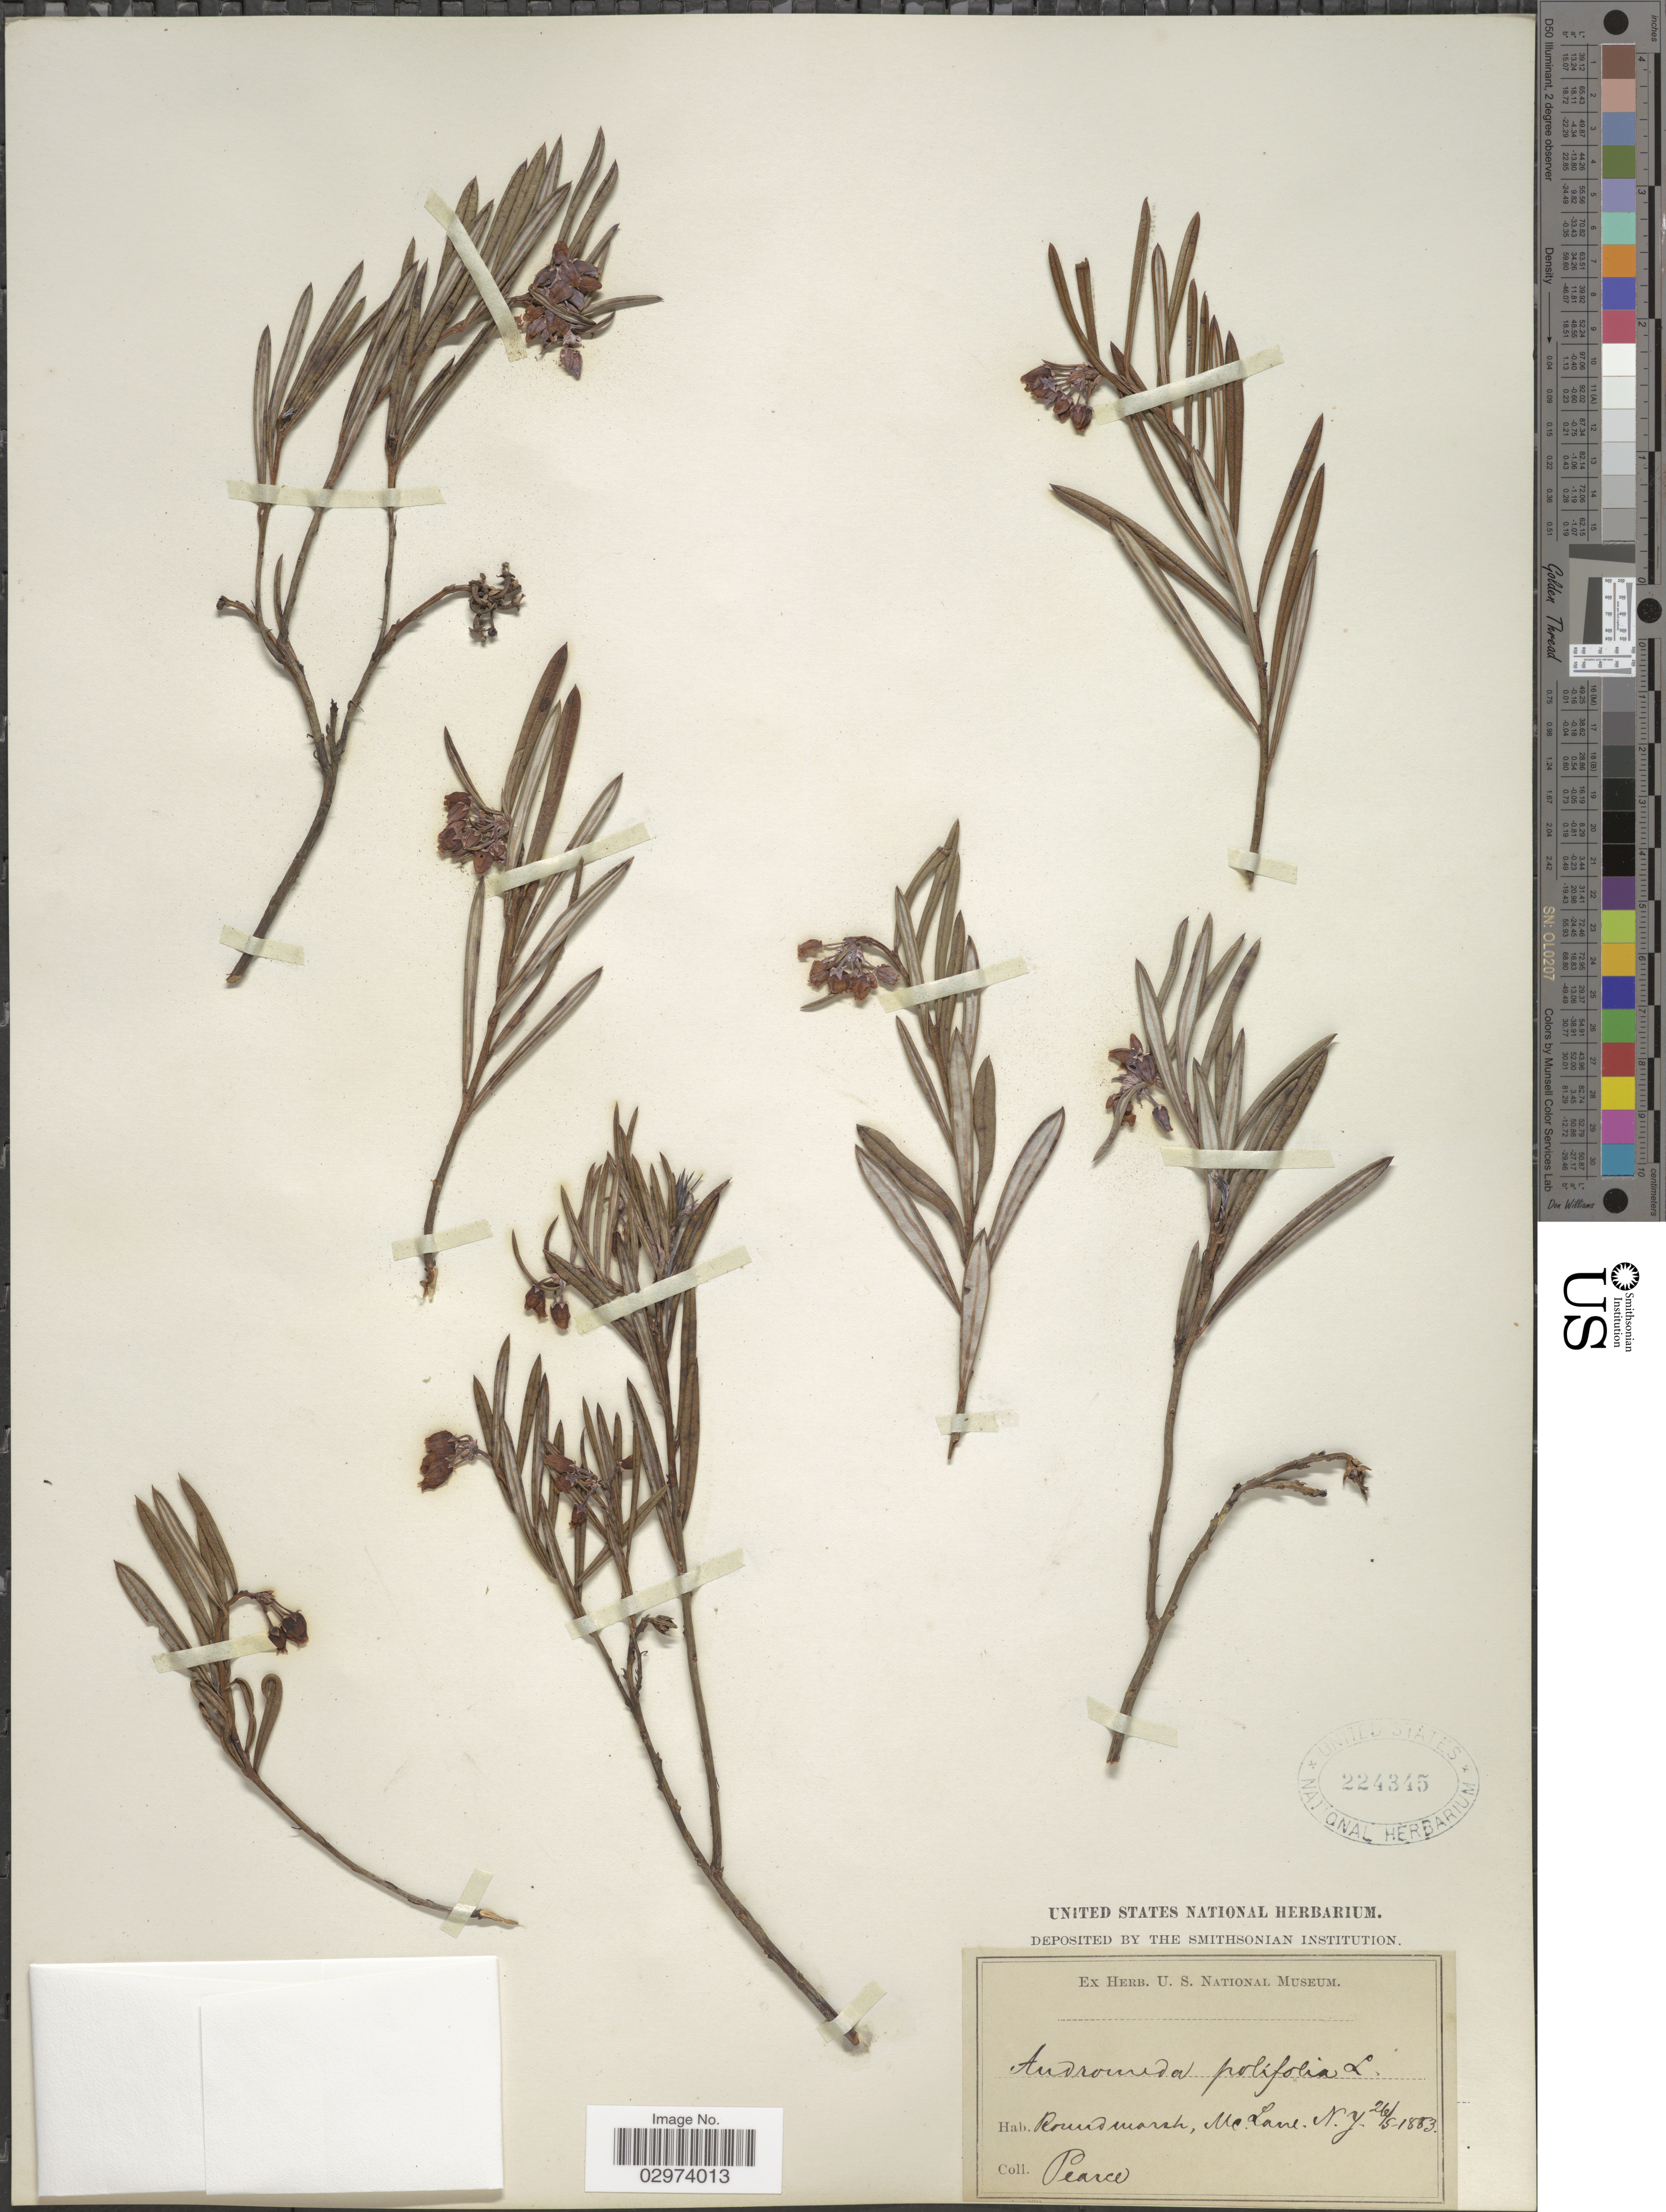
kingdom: Plantae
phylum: Tracheophyta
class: Magnoliopsida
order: Ericales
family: Ericaceae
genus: Andromeda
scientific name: Andromeda polifolia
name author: L.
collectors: -. Pearce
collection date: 1883-05-26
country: United States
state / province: New York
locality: Round marsh, McLane, N.Y.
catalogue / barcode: US 224345